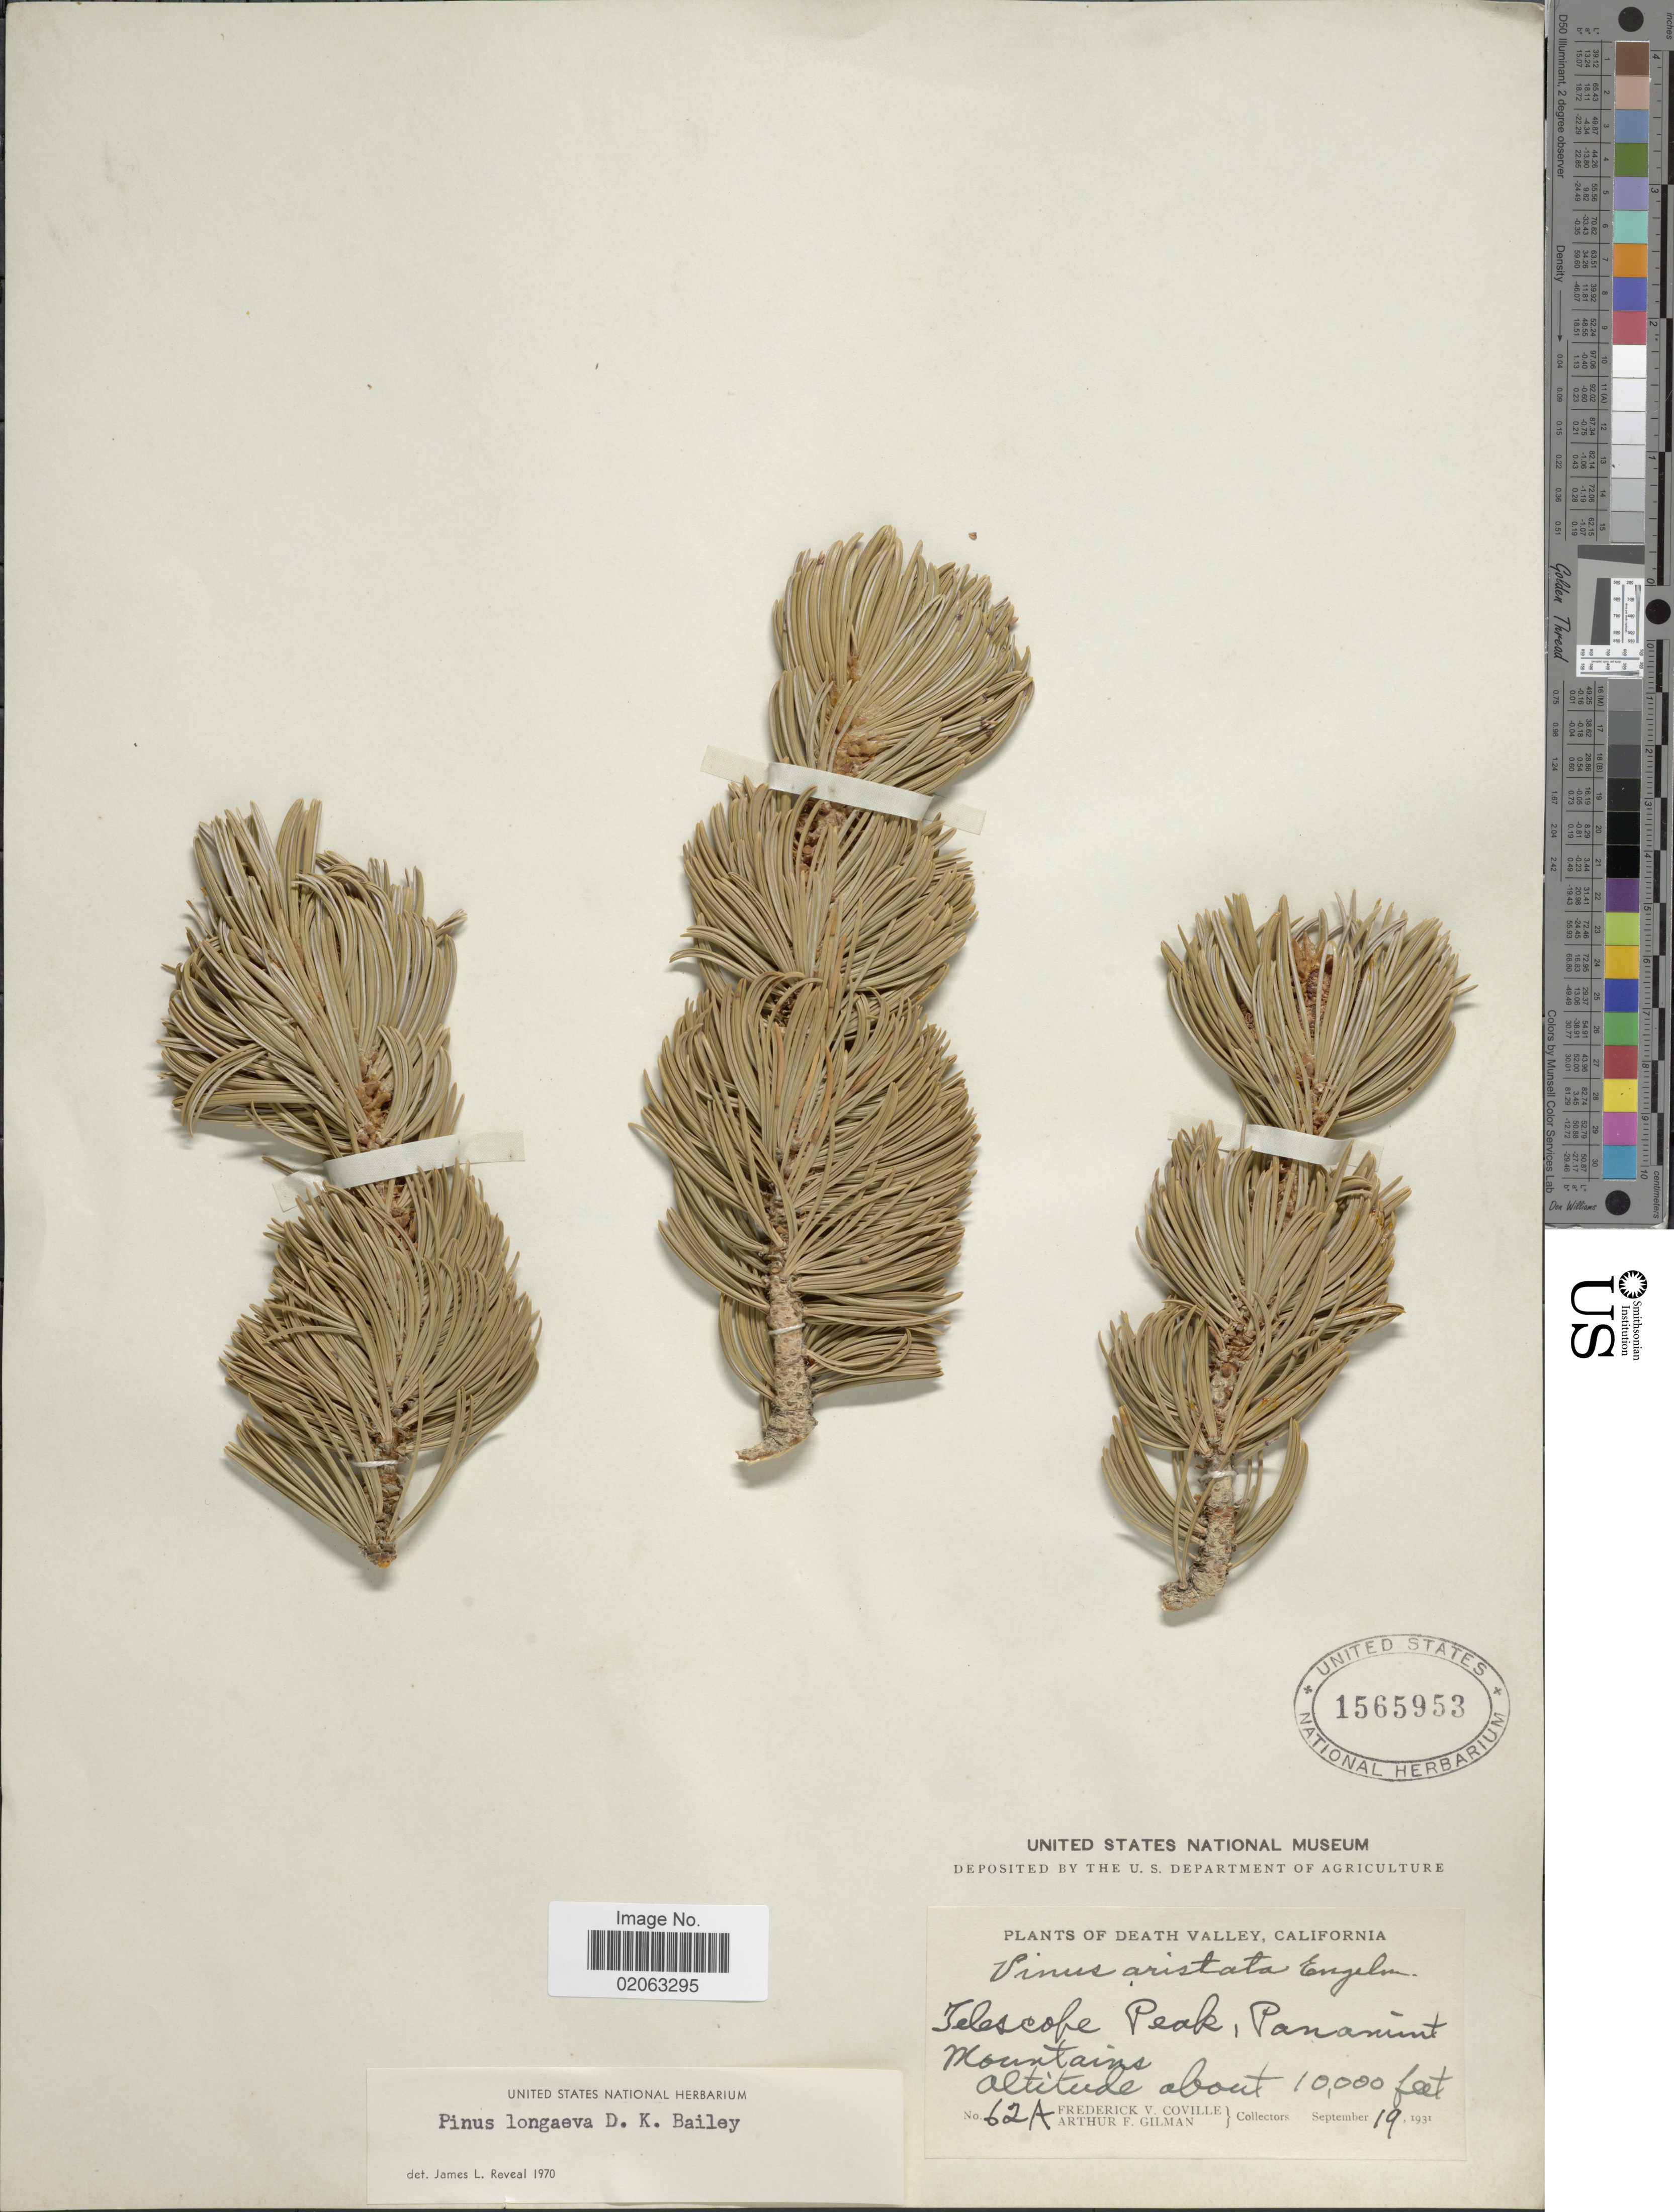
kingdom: Plantae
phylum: Tracheophyta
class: Pinopsida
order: Pinales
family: Pinaceae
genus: Pinus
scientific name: Pinus aristata var. longaeva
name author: (D.K. Bailey) Little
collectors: F. V. Coville & A. Gilman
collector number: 62A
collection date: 1931-09-19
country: United States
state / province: California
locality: Death Valley, Telescope Peak, Panamint Mountains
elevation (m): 3048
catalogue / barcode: US 1565953